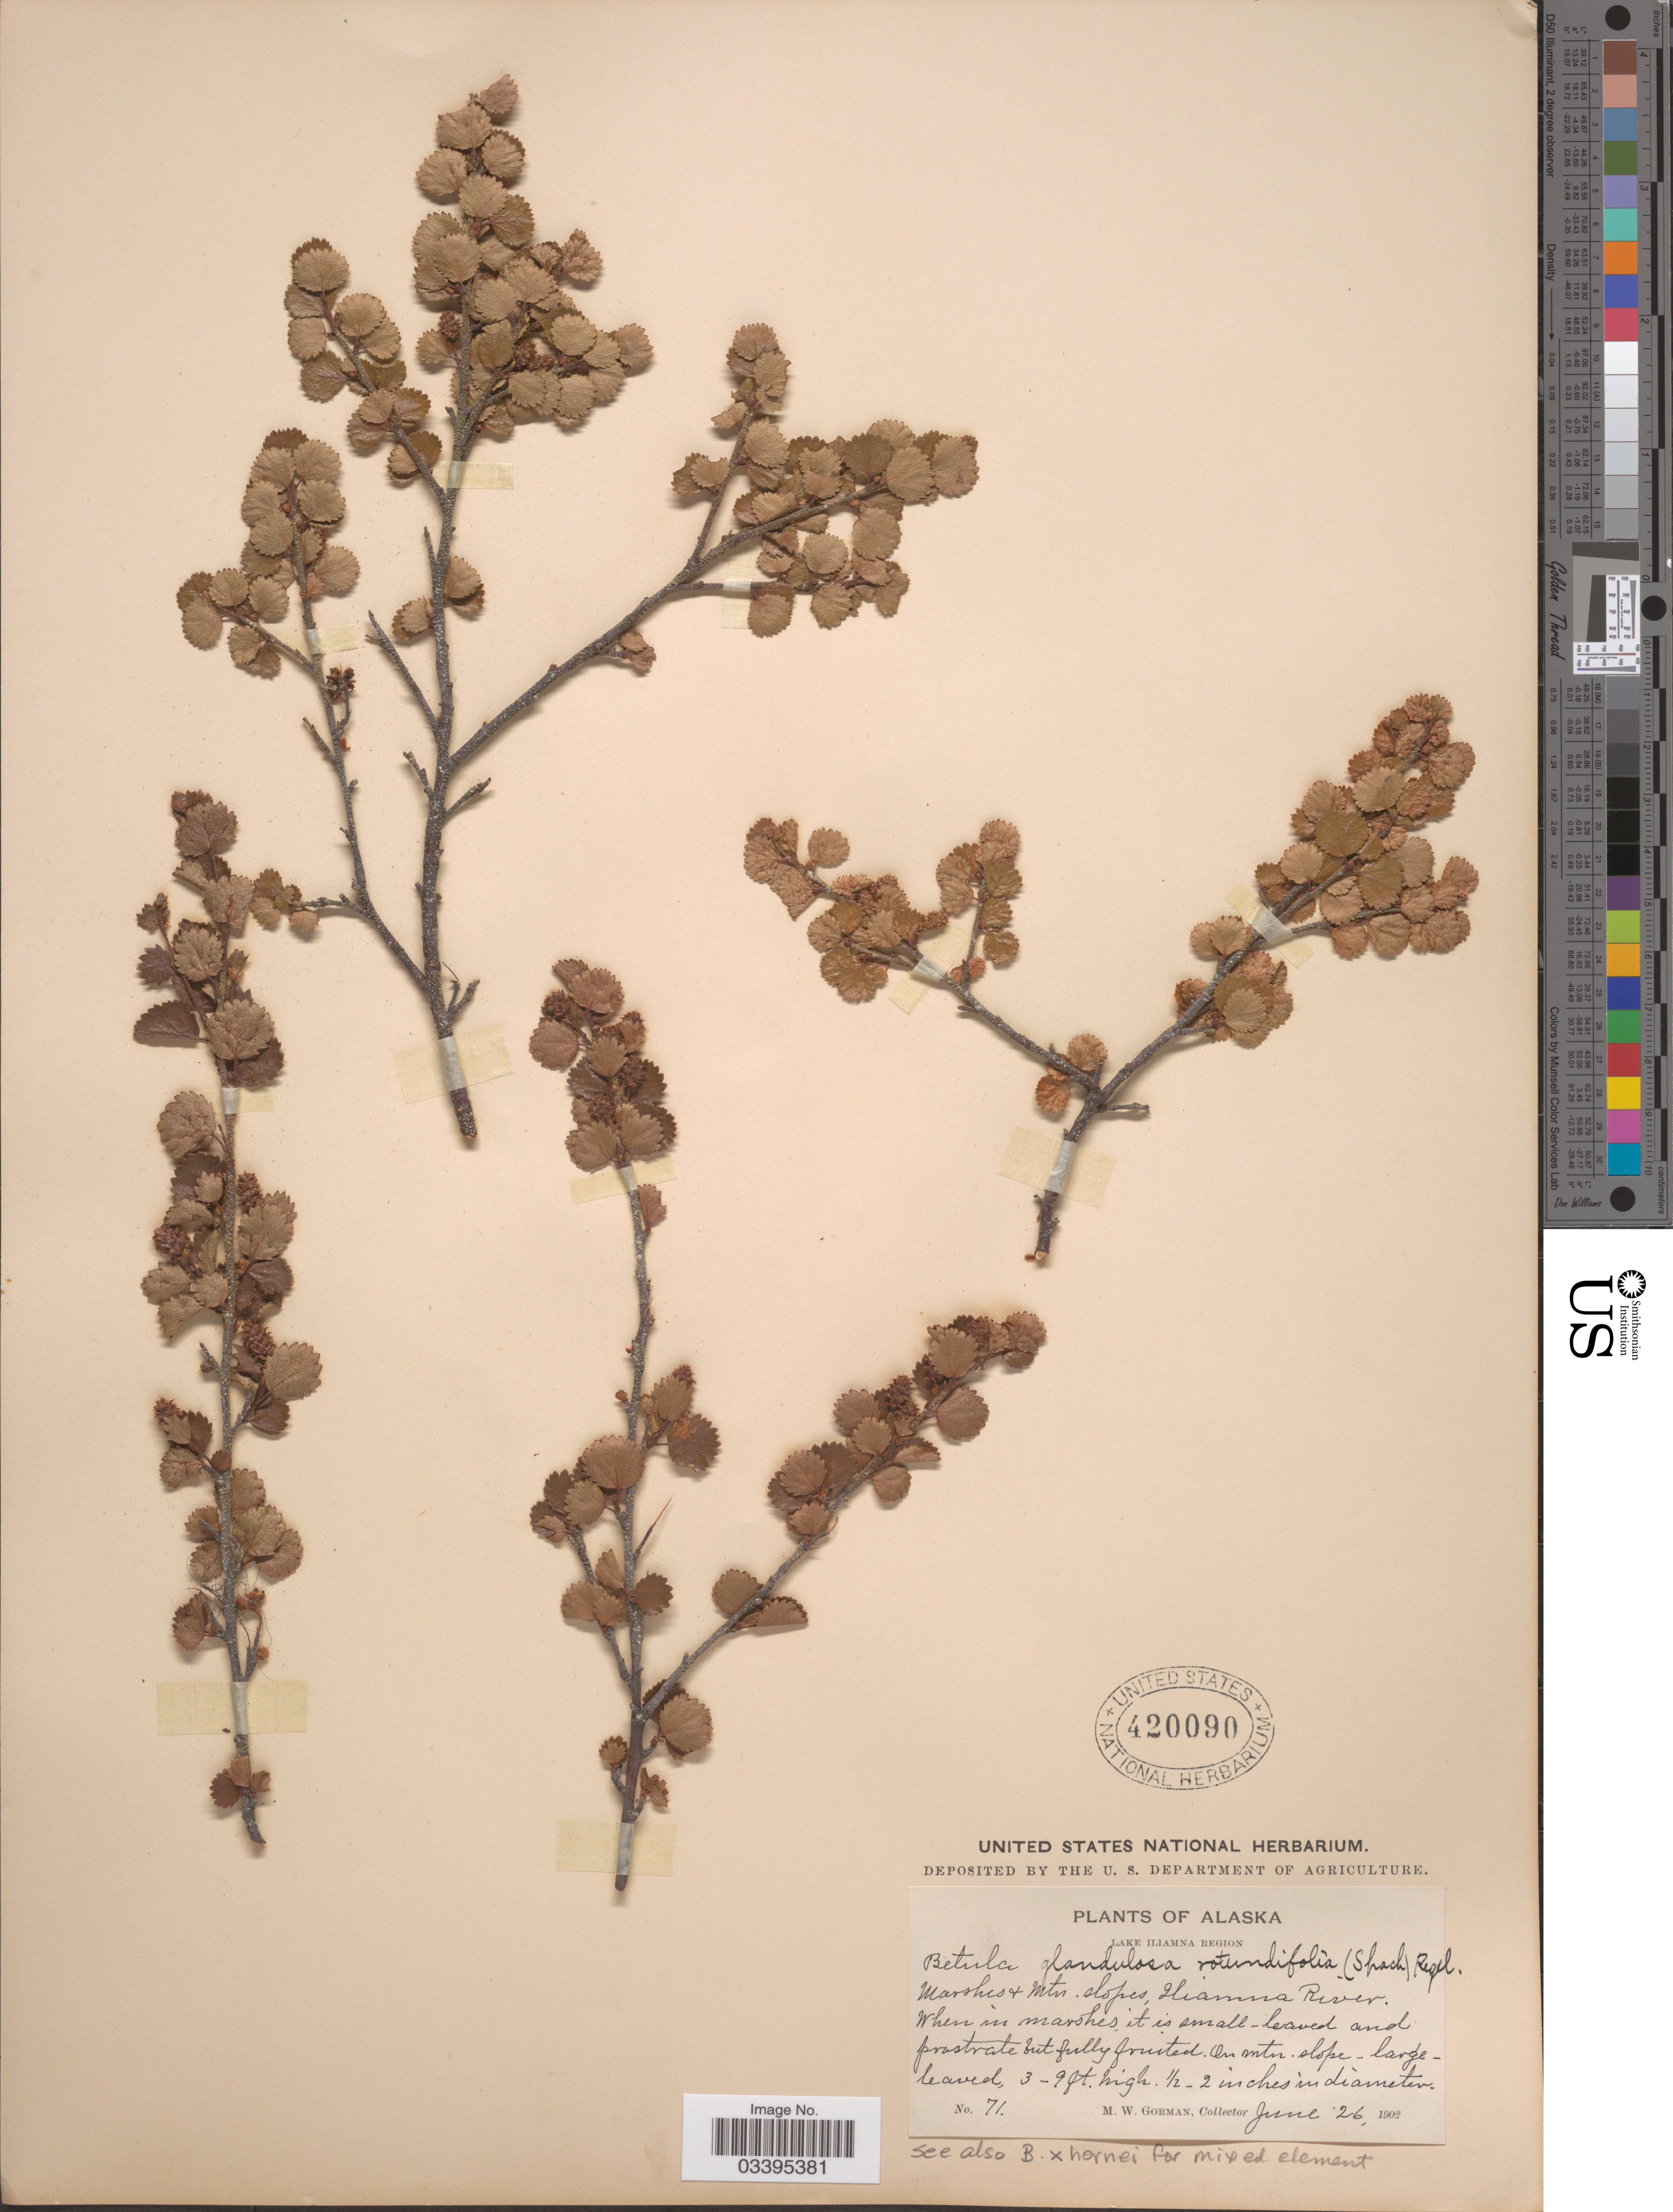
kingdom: Plantae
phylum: Tracheophyta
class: Magnoliopsida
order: Fagales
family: Betulaceae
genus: Betula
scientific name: Betula glandulosa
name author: Michx.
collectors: M. W. Gorman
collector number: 71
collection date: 1902-06-26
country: United States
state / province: Alaska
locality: Lake Iliamna Region. Marshes & mtn. slopes, Iliamna River.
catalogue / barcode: US 420090